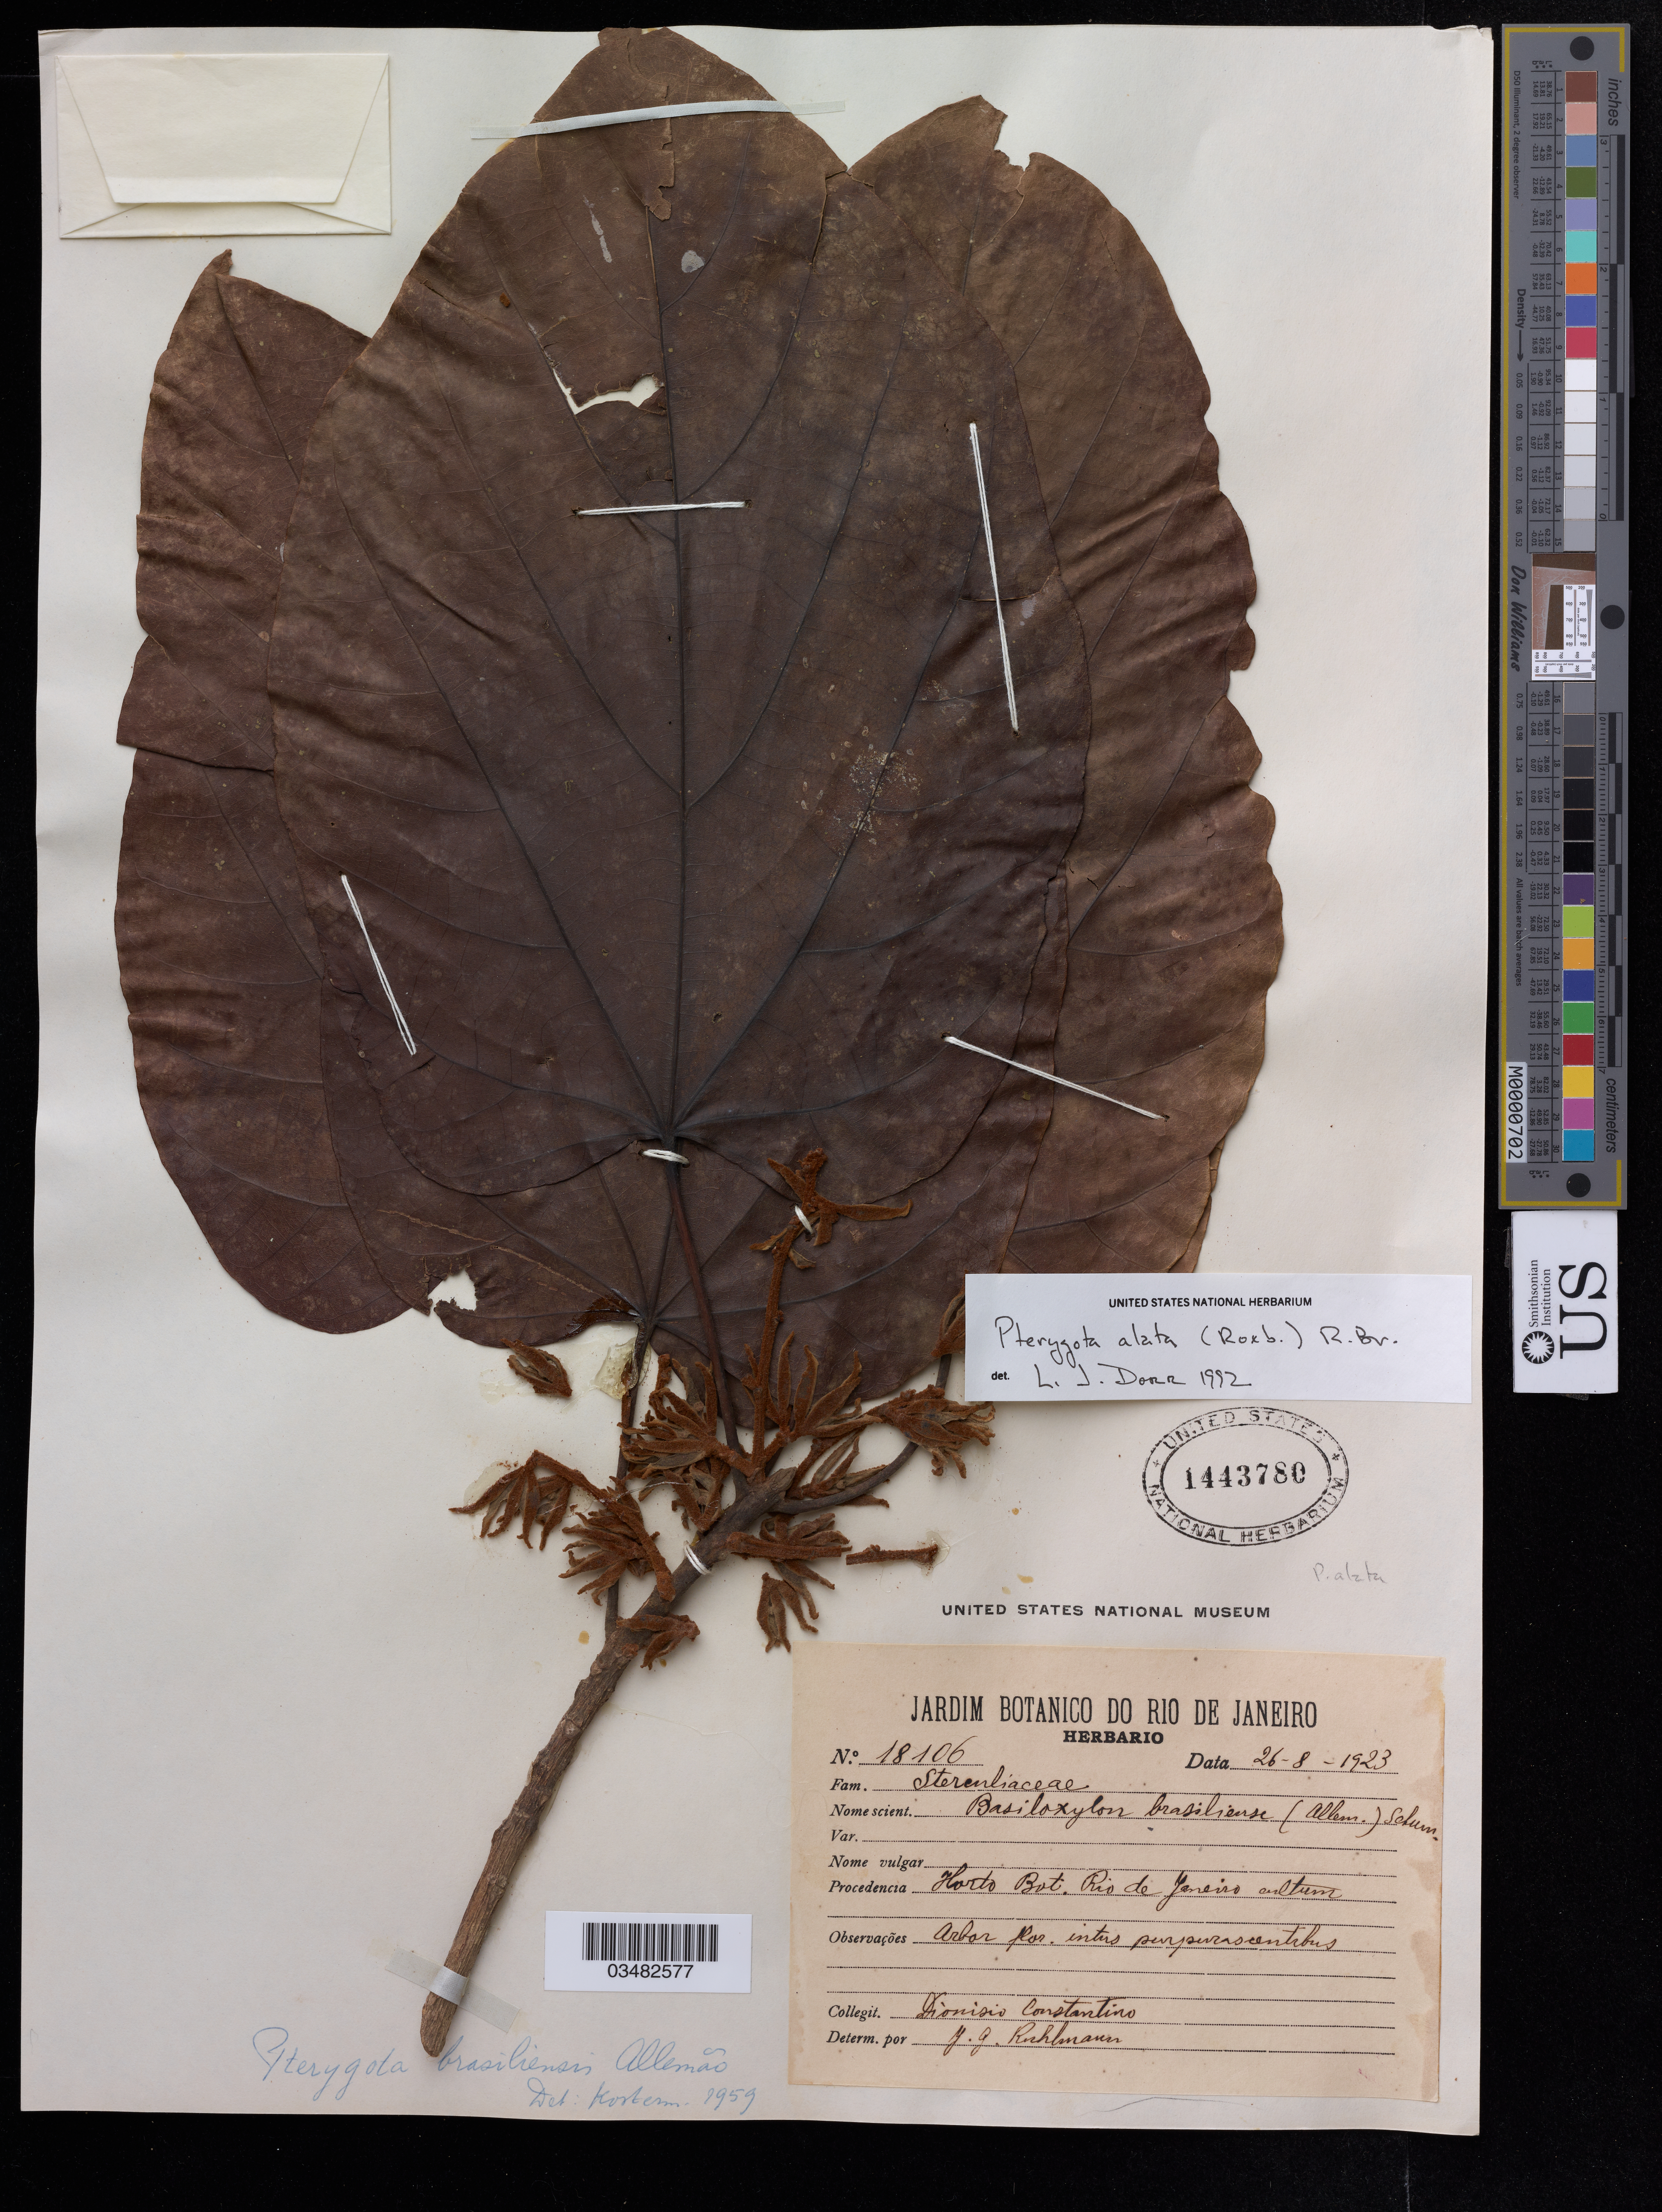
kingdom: Plantae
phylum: Tracheophyta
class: Magnoliopsida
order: Malvales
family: Malvaceae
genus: Pterygota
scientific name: Pterygota alata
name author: (Roxb.) R. Br.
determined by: Dorr, Laurence J., Curator (BOT), Smithsonian Institution - National Museum of Natural History (UNITED STATES)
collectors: D. Constantino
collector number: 18106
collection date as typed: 26-8-1923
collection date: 1923-08-26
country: Brazil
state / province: Rio de Janeiro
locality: Horto Bot. Rio de Janeiro cultum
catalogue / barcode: US 1443780